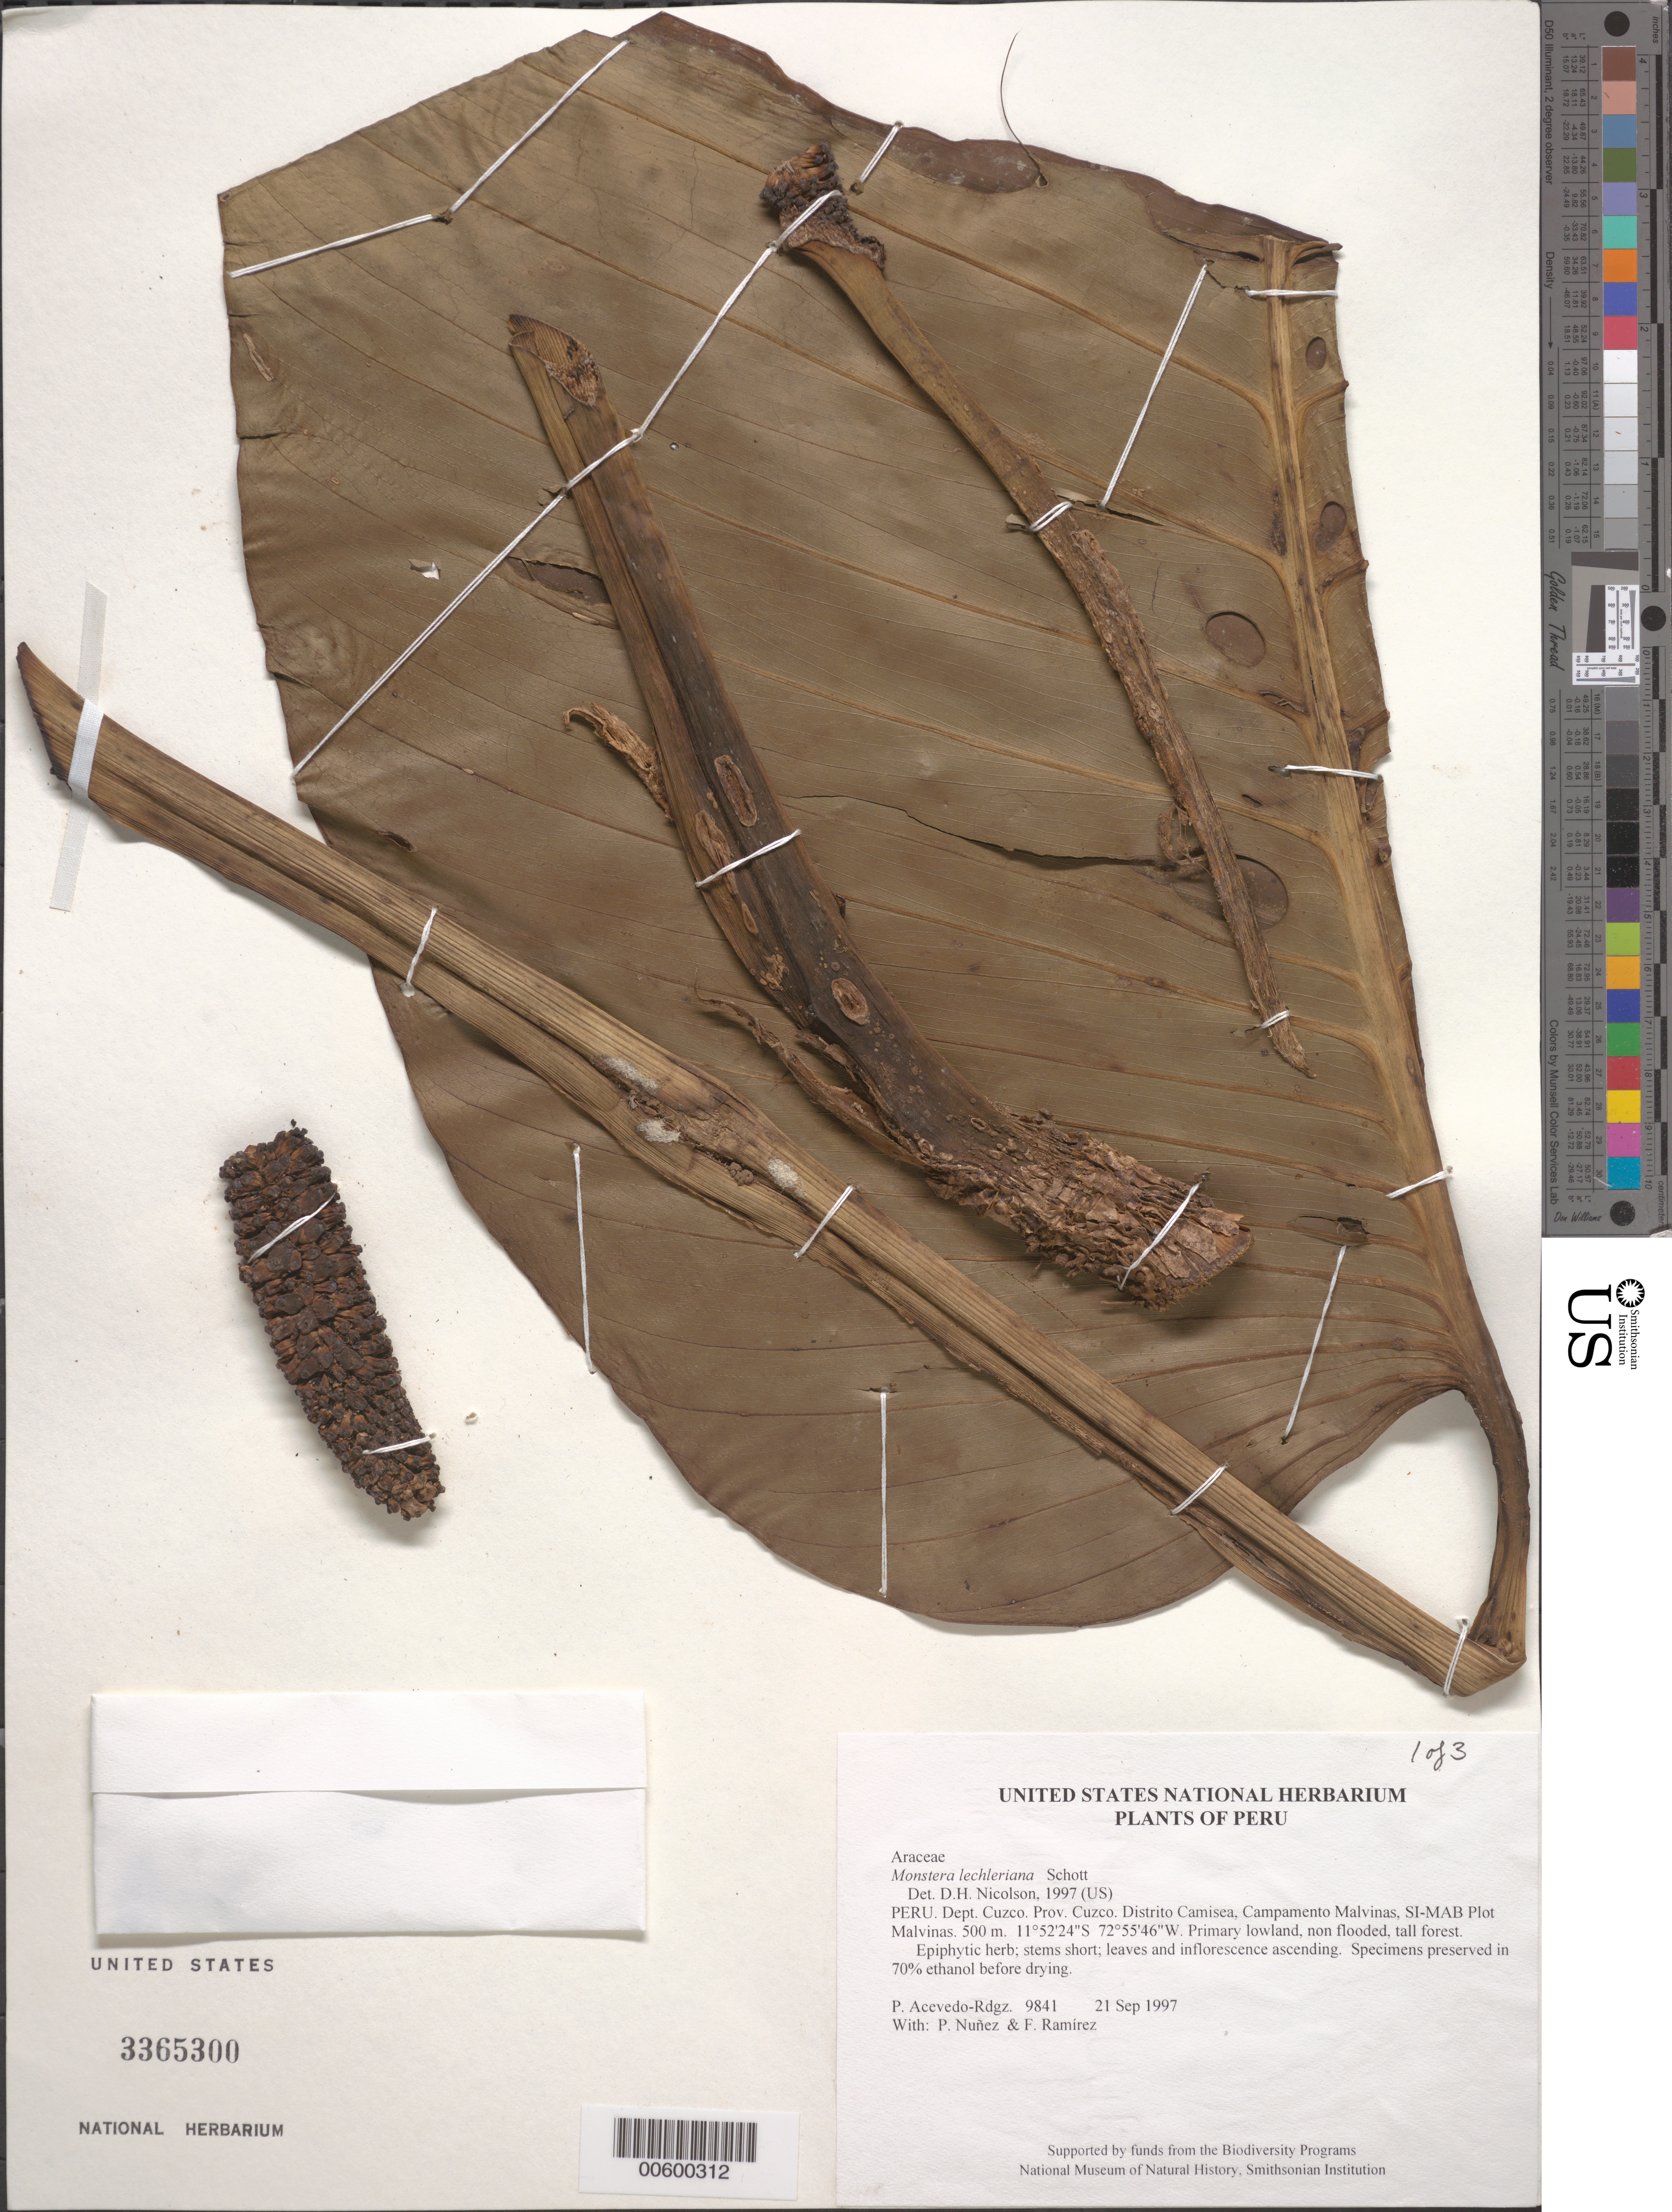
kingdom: Plantae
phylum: Tracheophyta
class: Liliopsida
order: Alismatales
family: Araceae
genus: Monstera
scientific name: Monstera lechleriana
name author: Schott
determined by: Nicolson, Dan H.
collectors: P. Acevedo-Rodr., P. Nuñez V. & F. Ramirez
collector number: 9841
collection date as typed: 21 Sep 1997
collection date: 1997-09-21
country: Peru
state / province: Cusco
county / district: Cusco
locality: Distrito Camisea, Campamento Malvinas, SI-MAB Plot Malvinas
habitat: Primary lowland, non flooded, tall forest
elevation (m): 500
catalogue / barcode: US 3365300